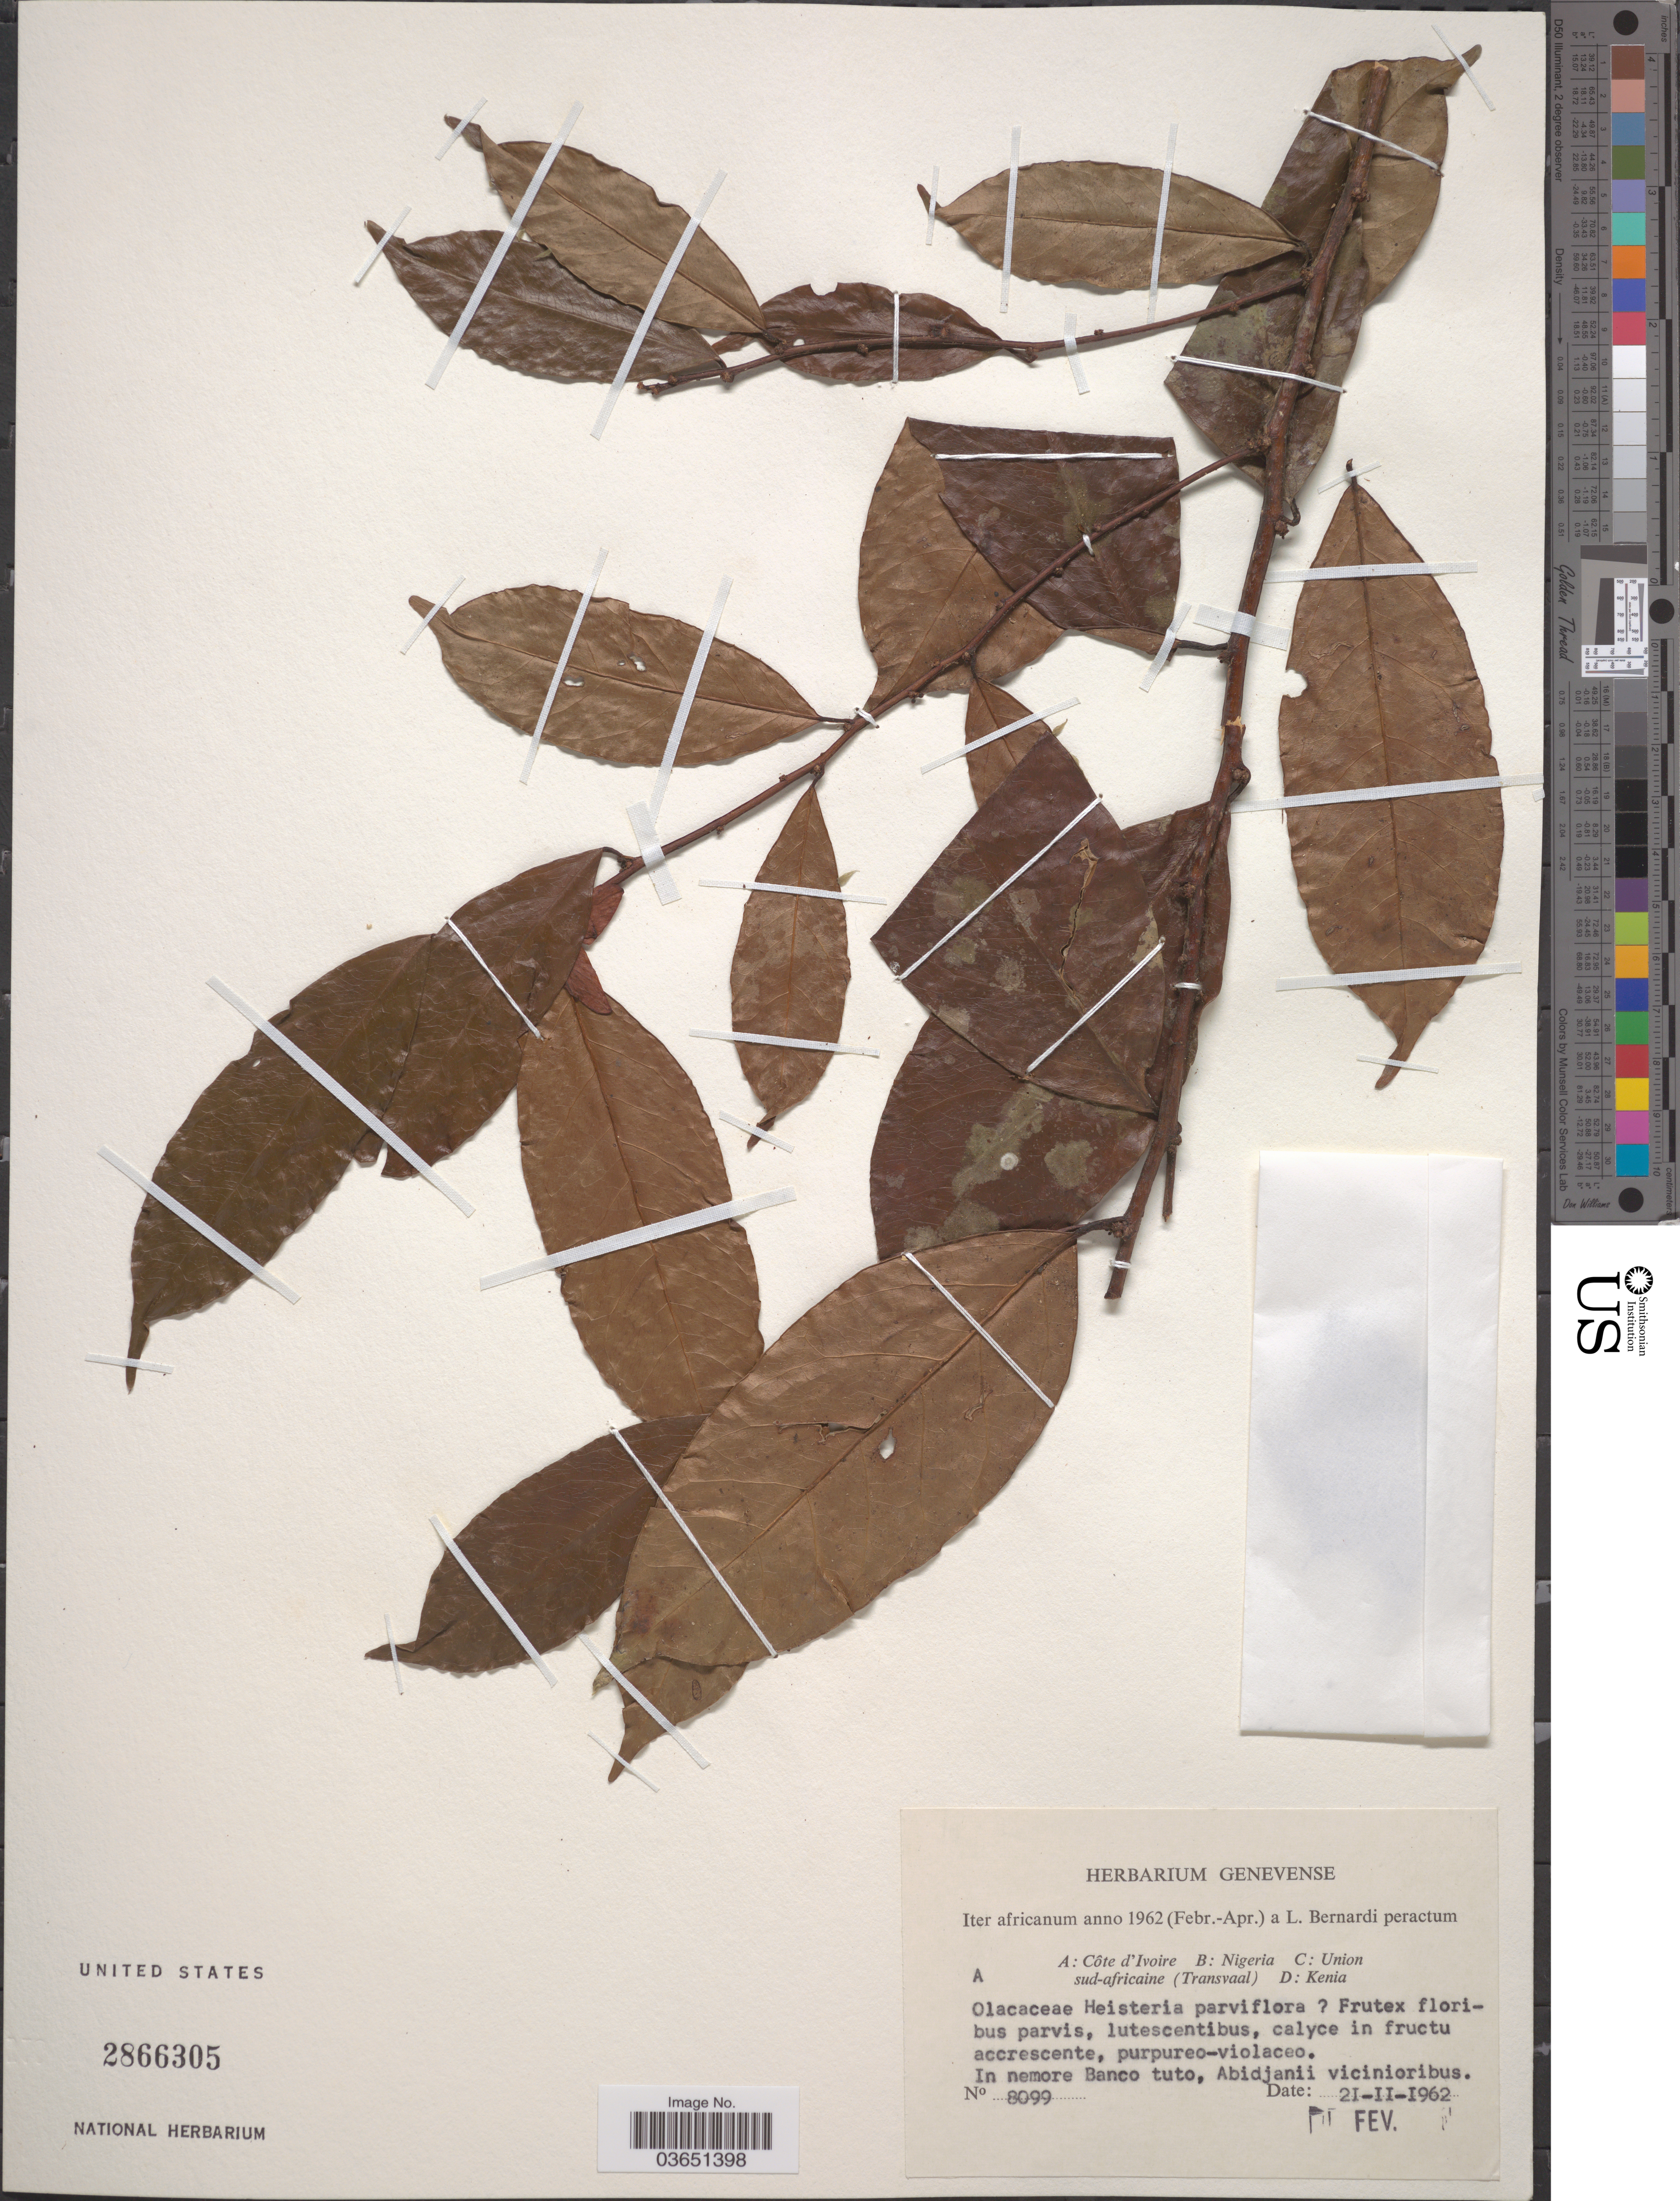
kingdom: Plantae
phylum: Tracheophyta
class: Magnoliopsida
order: Santalales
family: Erythropalaceae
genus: Heisteria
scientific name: Heisteria parvifolia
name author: Sm.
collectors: L. Bernardi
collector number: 8099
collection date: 1962-02-21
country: Ivory Coast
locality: In nemore Banco tuto, Abidjanii vicinioribus.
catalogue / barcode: US 2866305